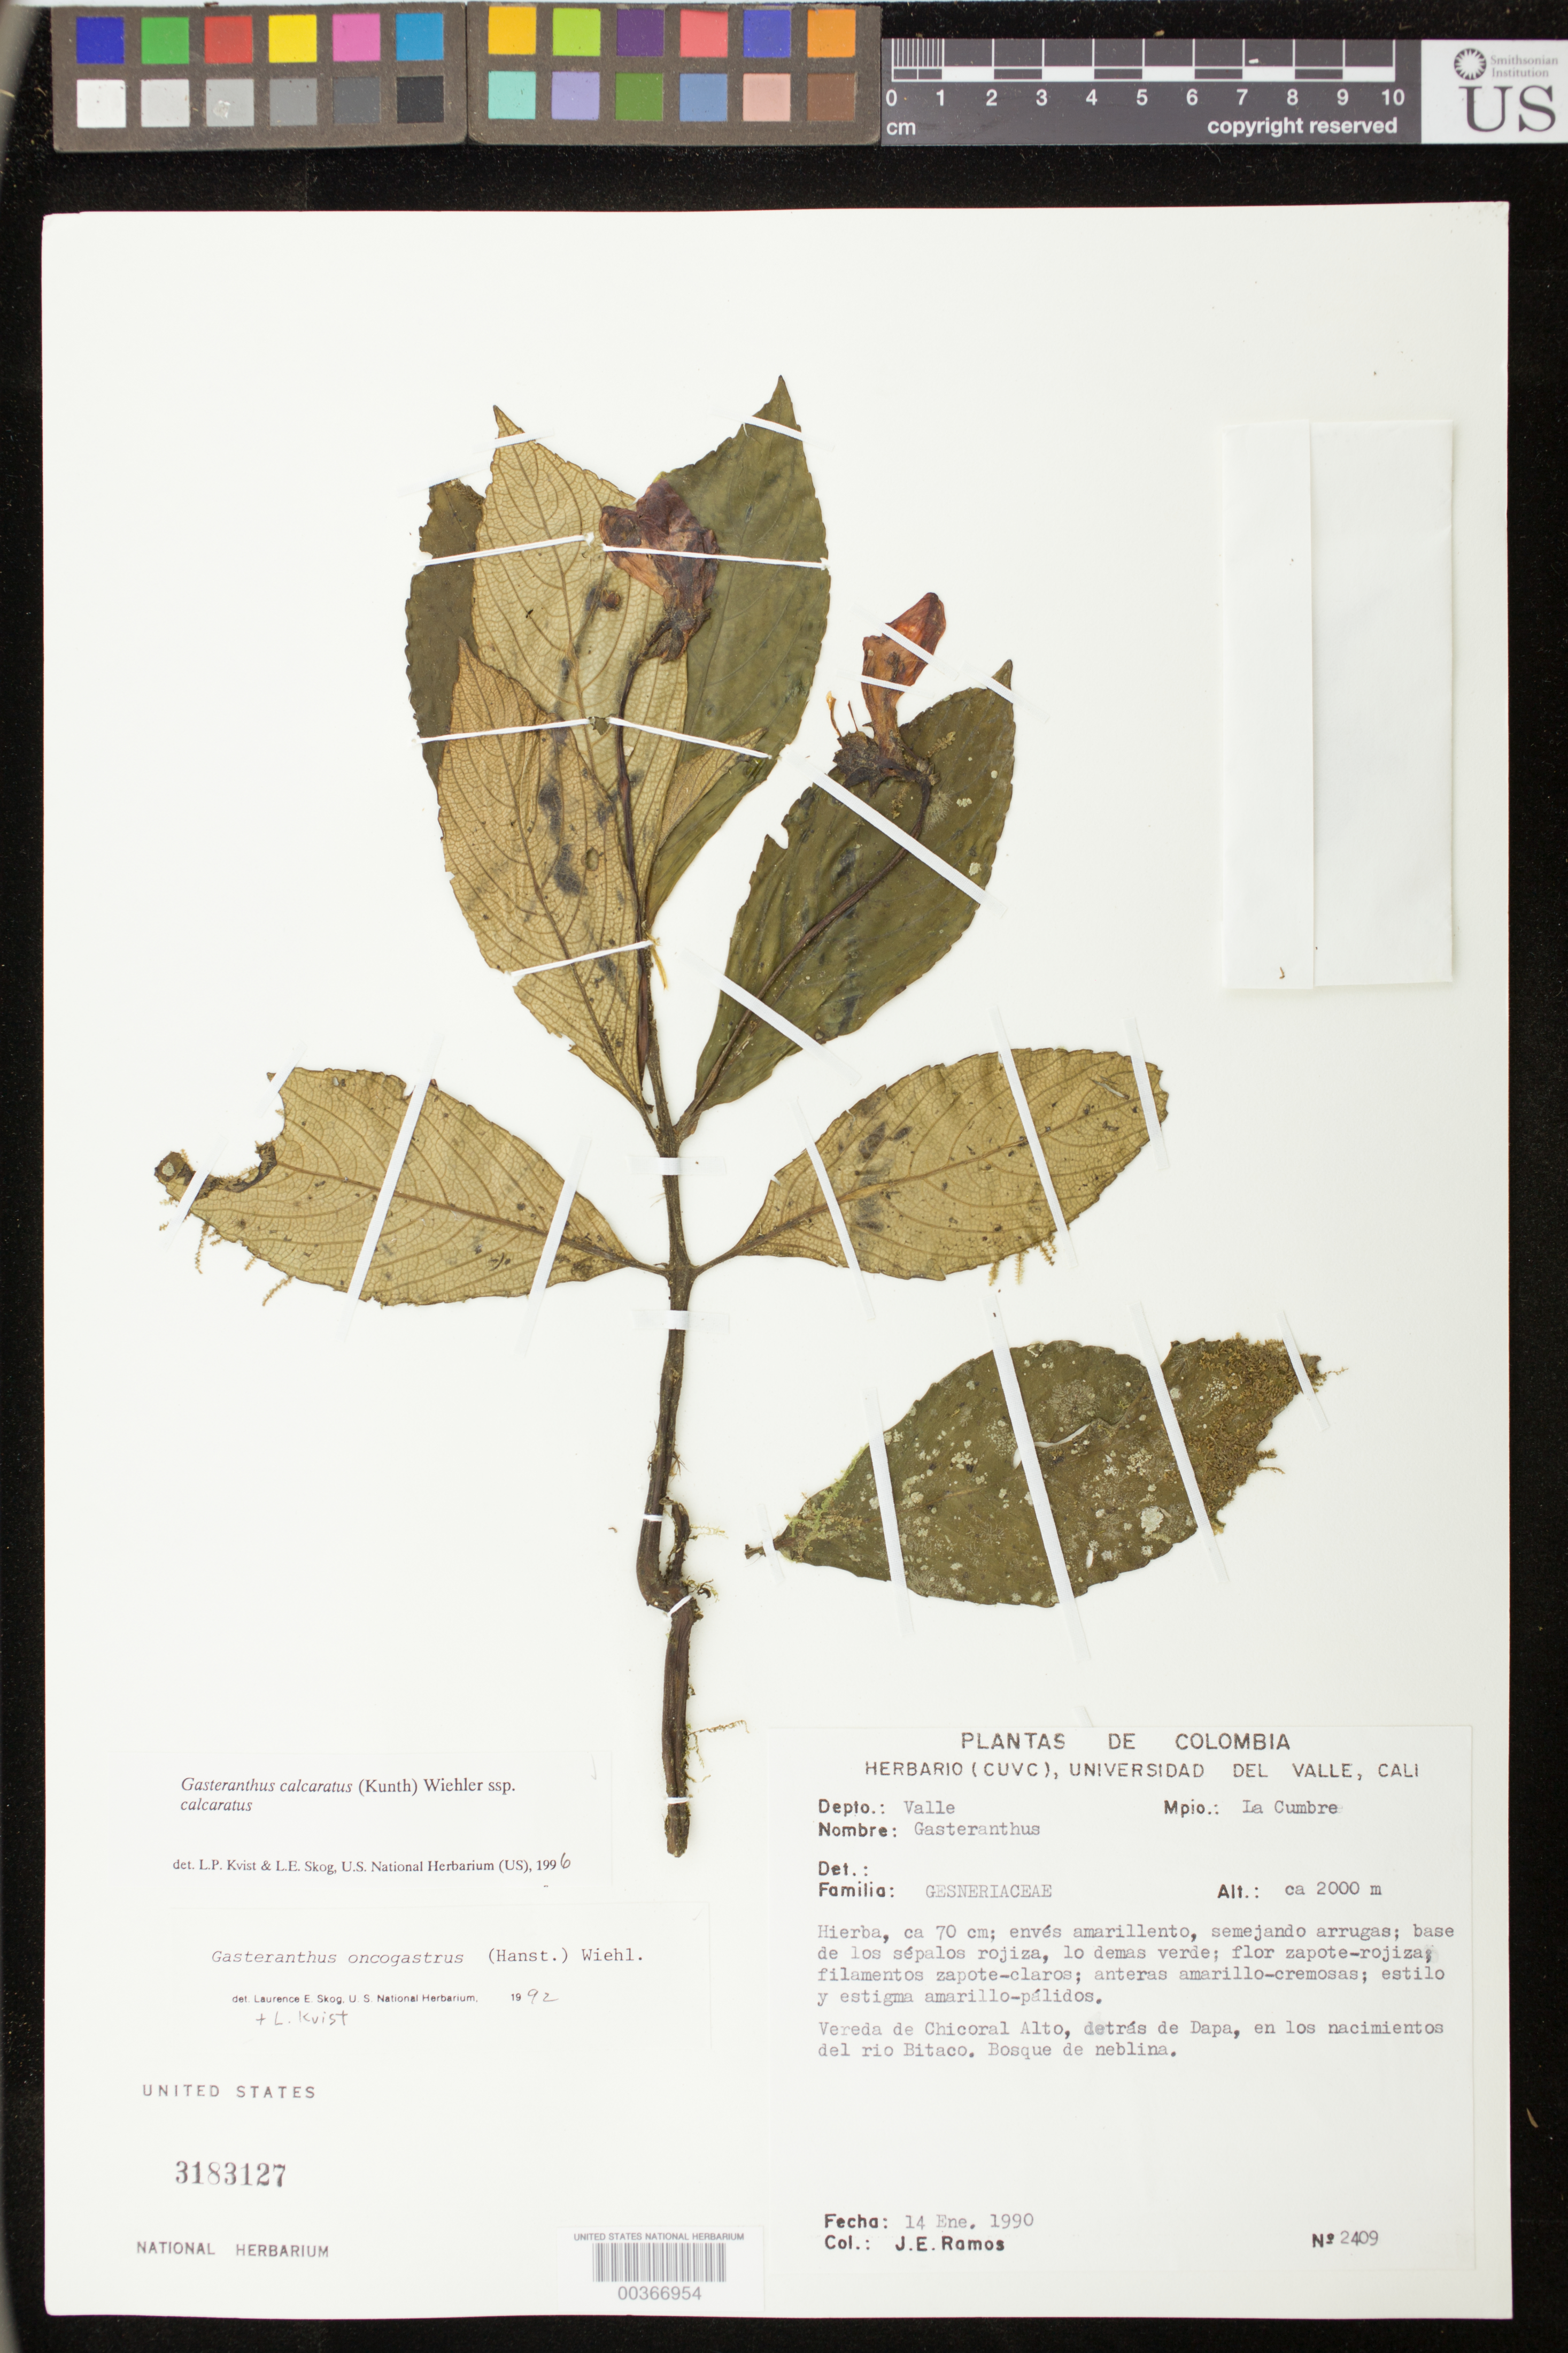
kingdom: Plantae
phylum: Tracheophyta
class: Magnoliopsida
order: Lamiales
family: Gesneriaceae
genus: Gasteranthus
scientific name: Gasteranthus calcaratus subsp. calcaratus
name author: (Kunth) Wiehler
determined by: Skog, Laurence E.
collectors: J. E. Ramos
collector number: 2409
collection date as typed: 14 Jan 1990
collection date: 1990-01-14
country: Colombia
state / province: Valle del Cauca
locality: Mpio. La Cumbre, vereda de Chicoral Alto, detrás de Dapa, en los nacimientos del río Bitaco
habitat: Bosque de neblina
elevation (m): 2000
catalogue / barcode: US 3183127